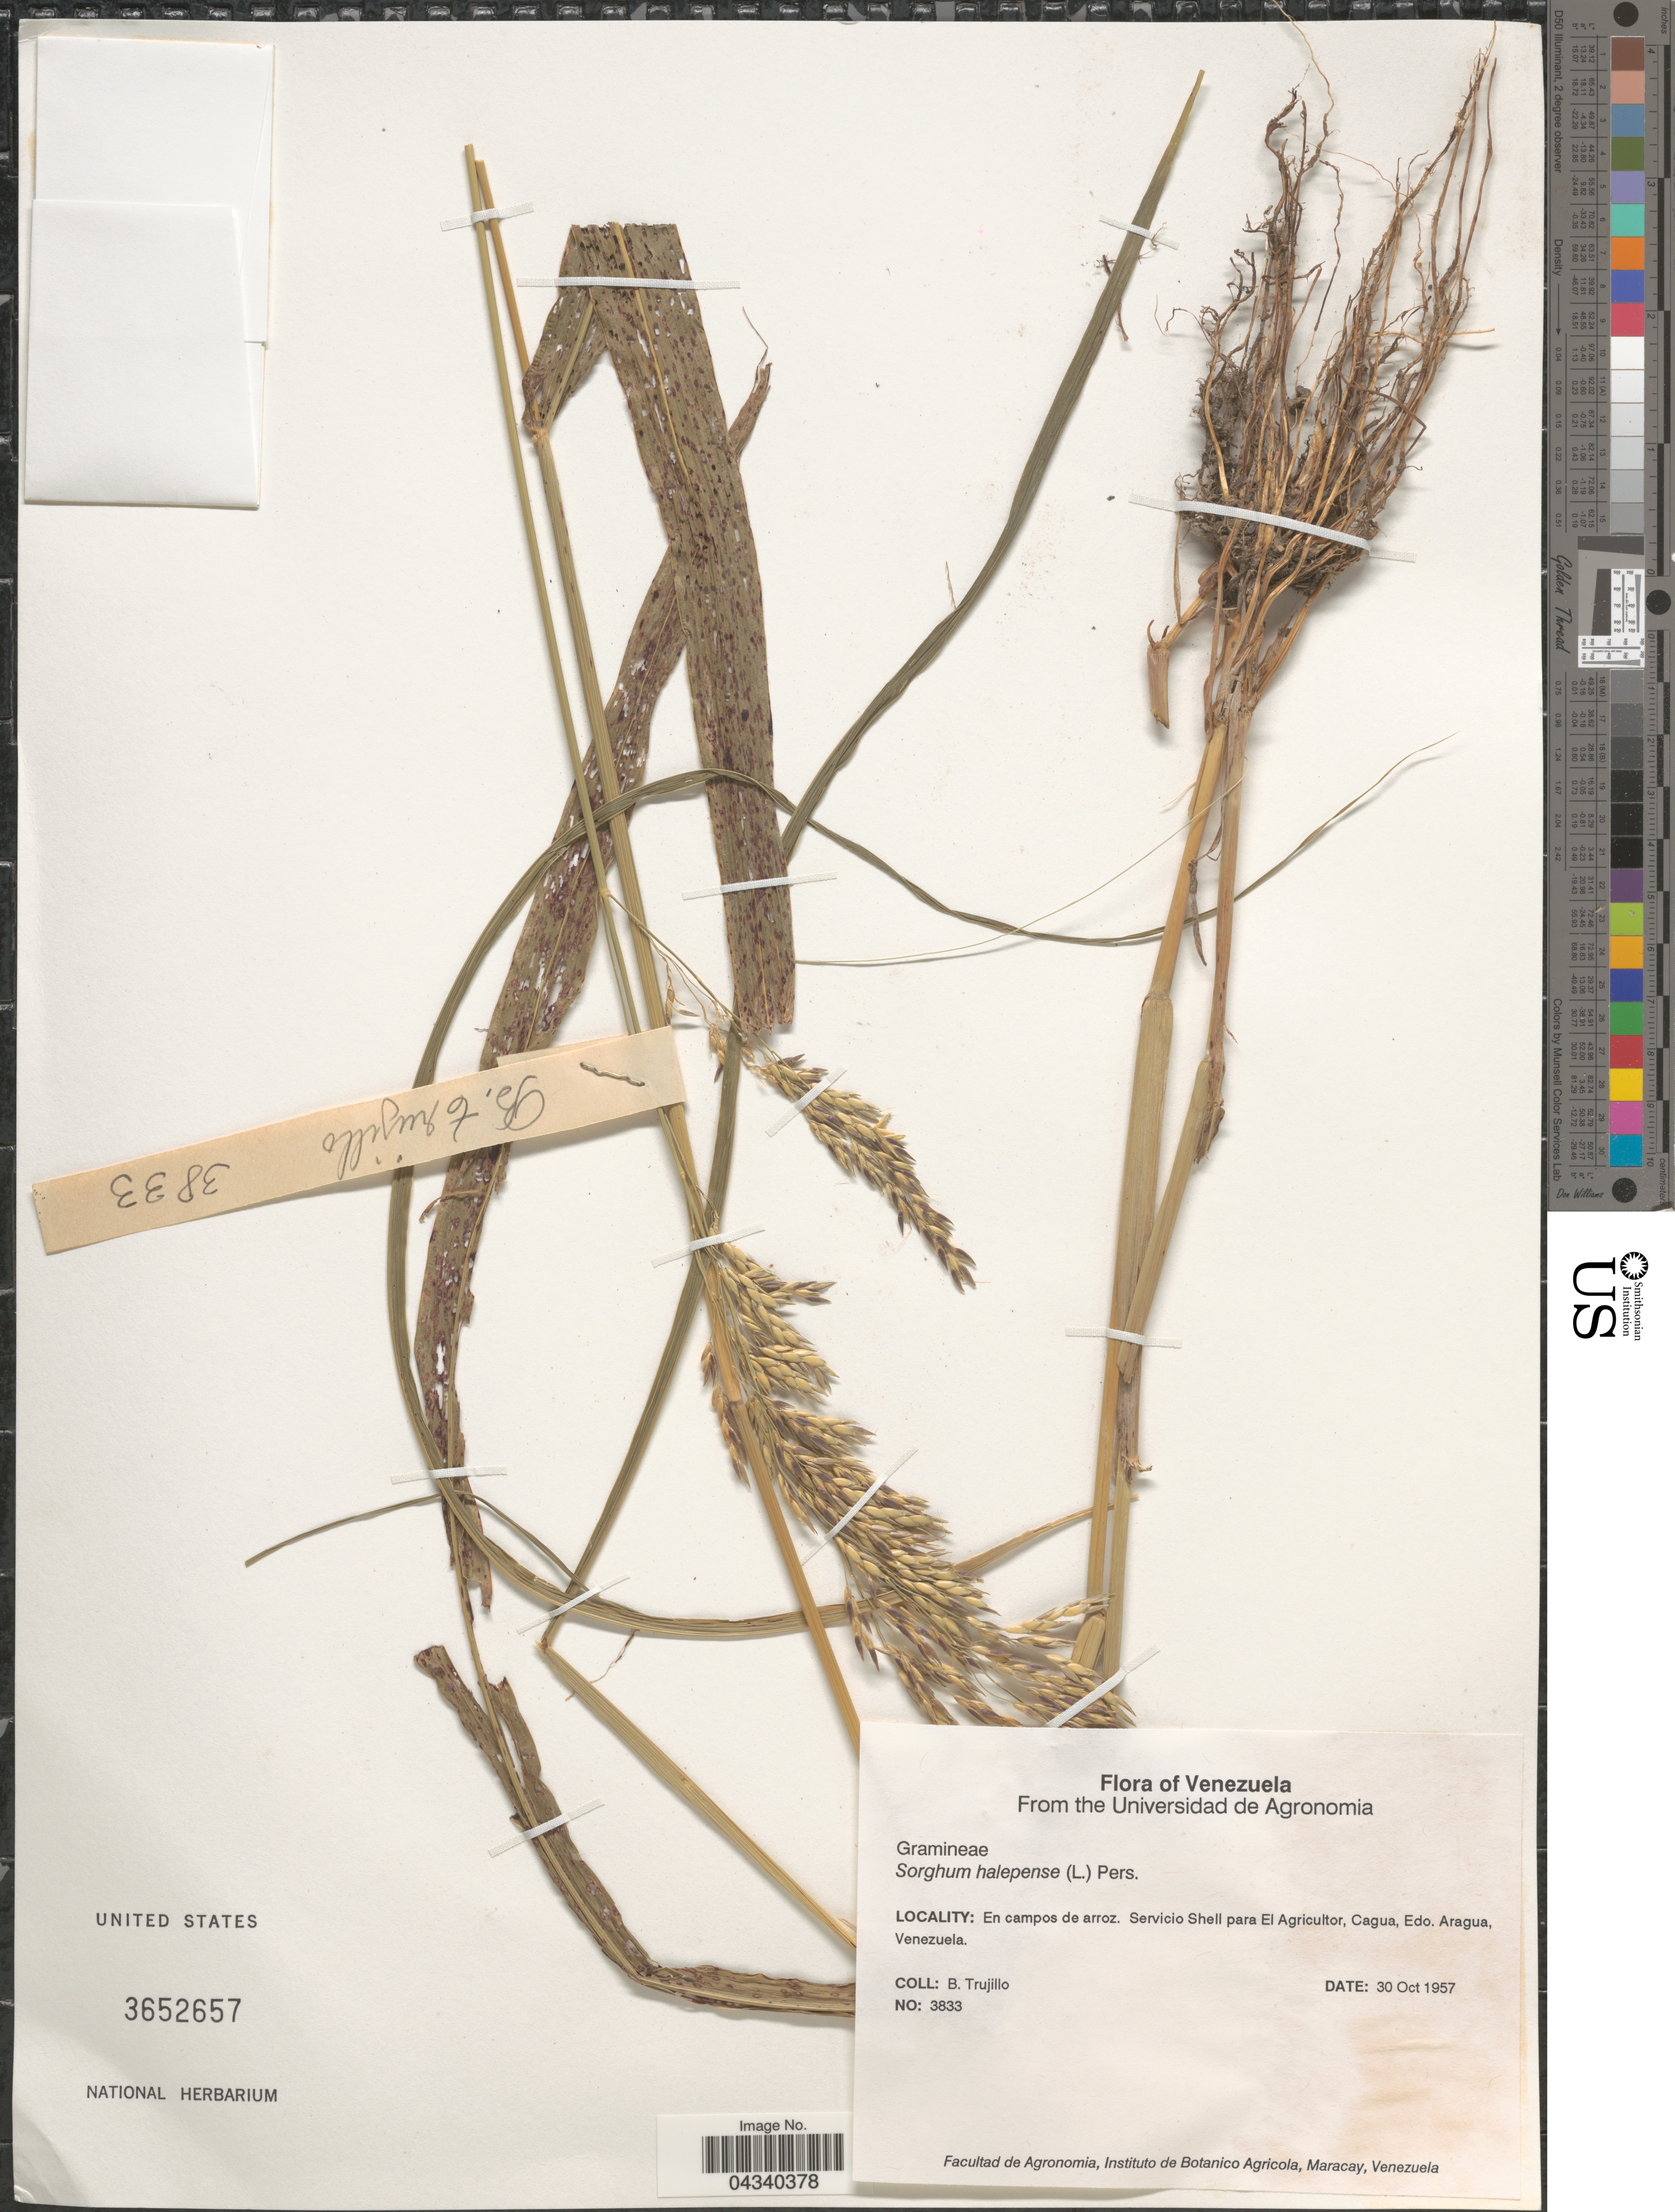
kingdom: Plantae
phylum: Tracheophyta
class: Liliopsida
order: Poales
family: Poaceae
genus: Sorghum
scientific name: Sorghum halepense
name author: (L.) Pers.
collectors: B. Trujillo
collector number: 3833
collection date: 1957-10-30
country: Venezuela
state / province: Aragua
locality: En campos de arroz. Servicio Shell para El Agricultor, Cagua.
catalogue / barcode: US 3652657